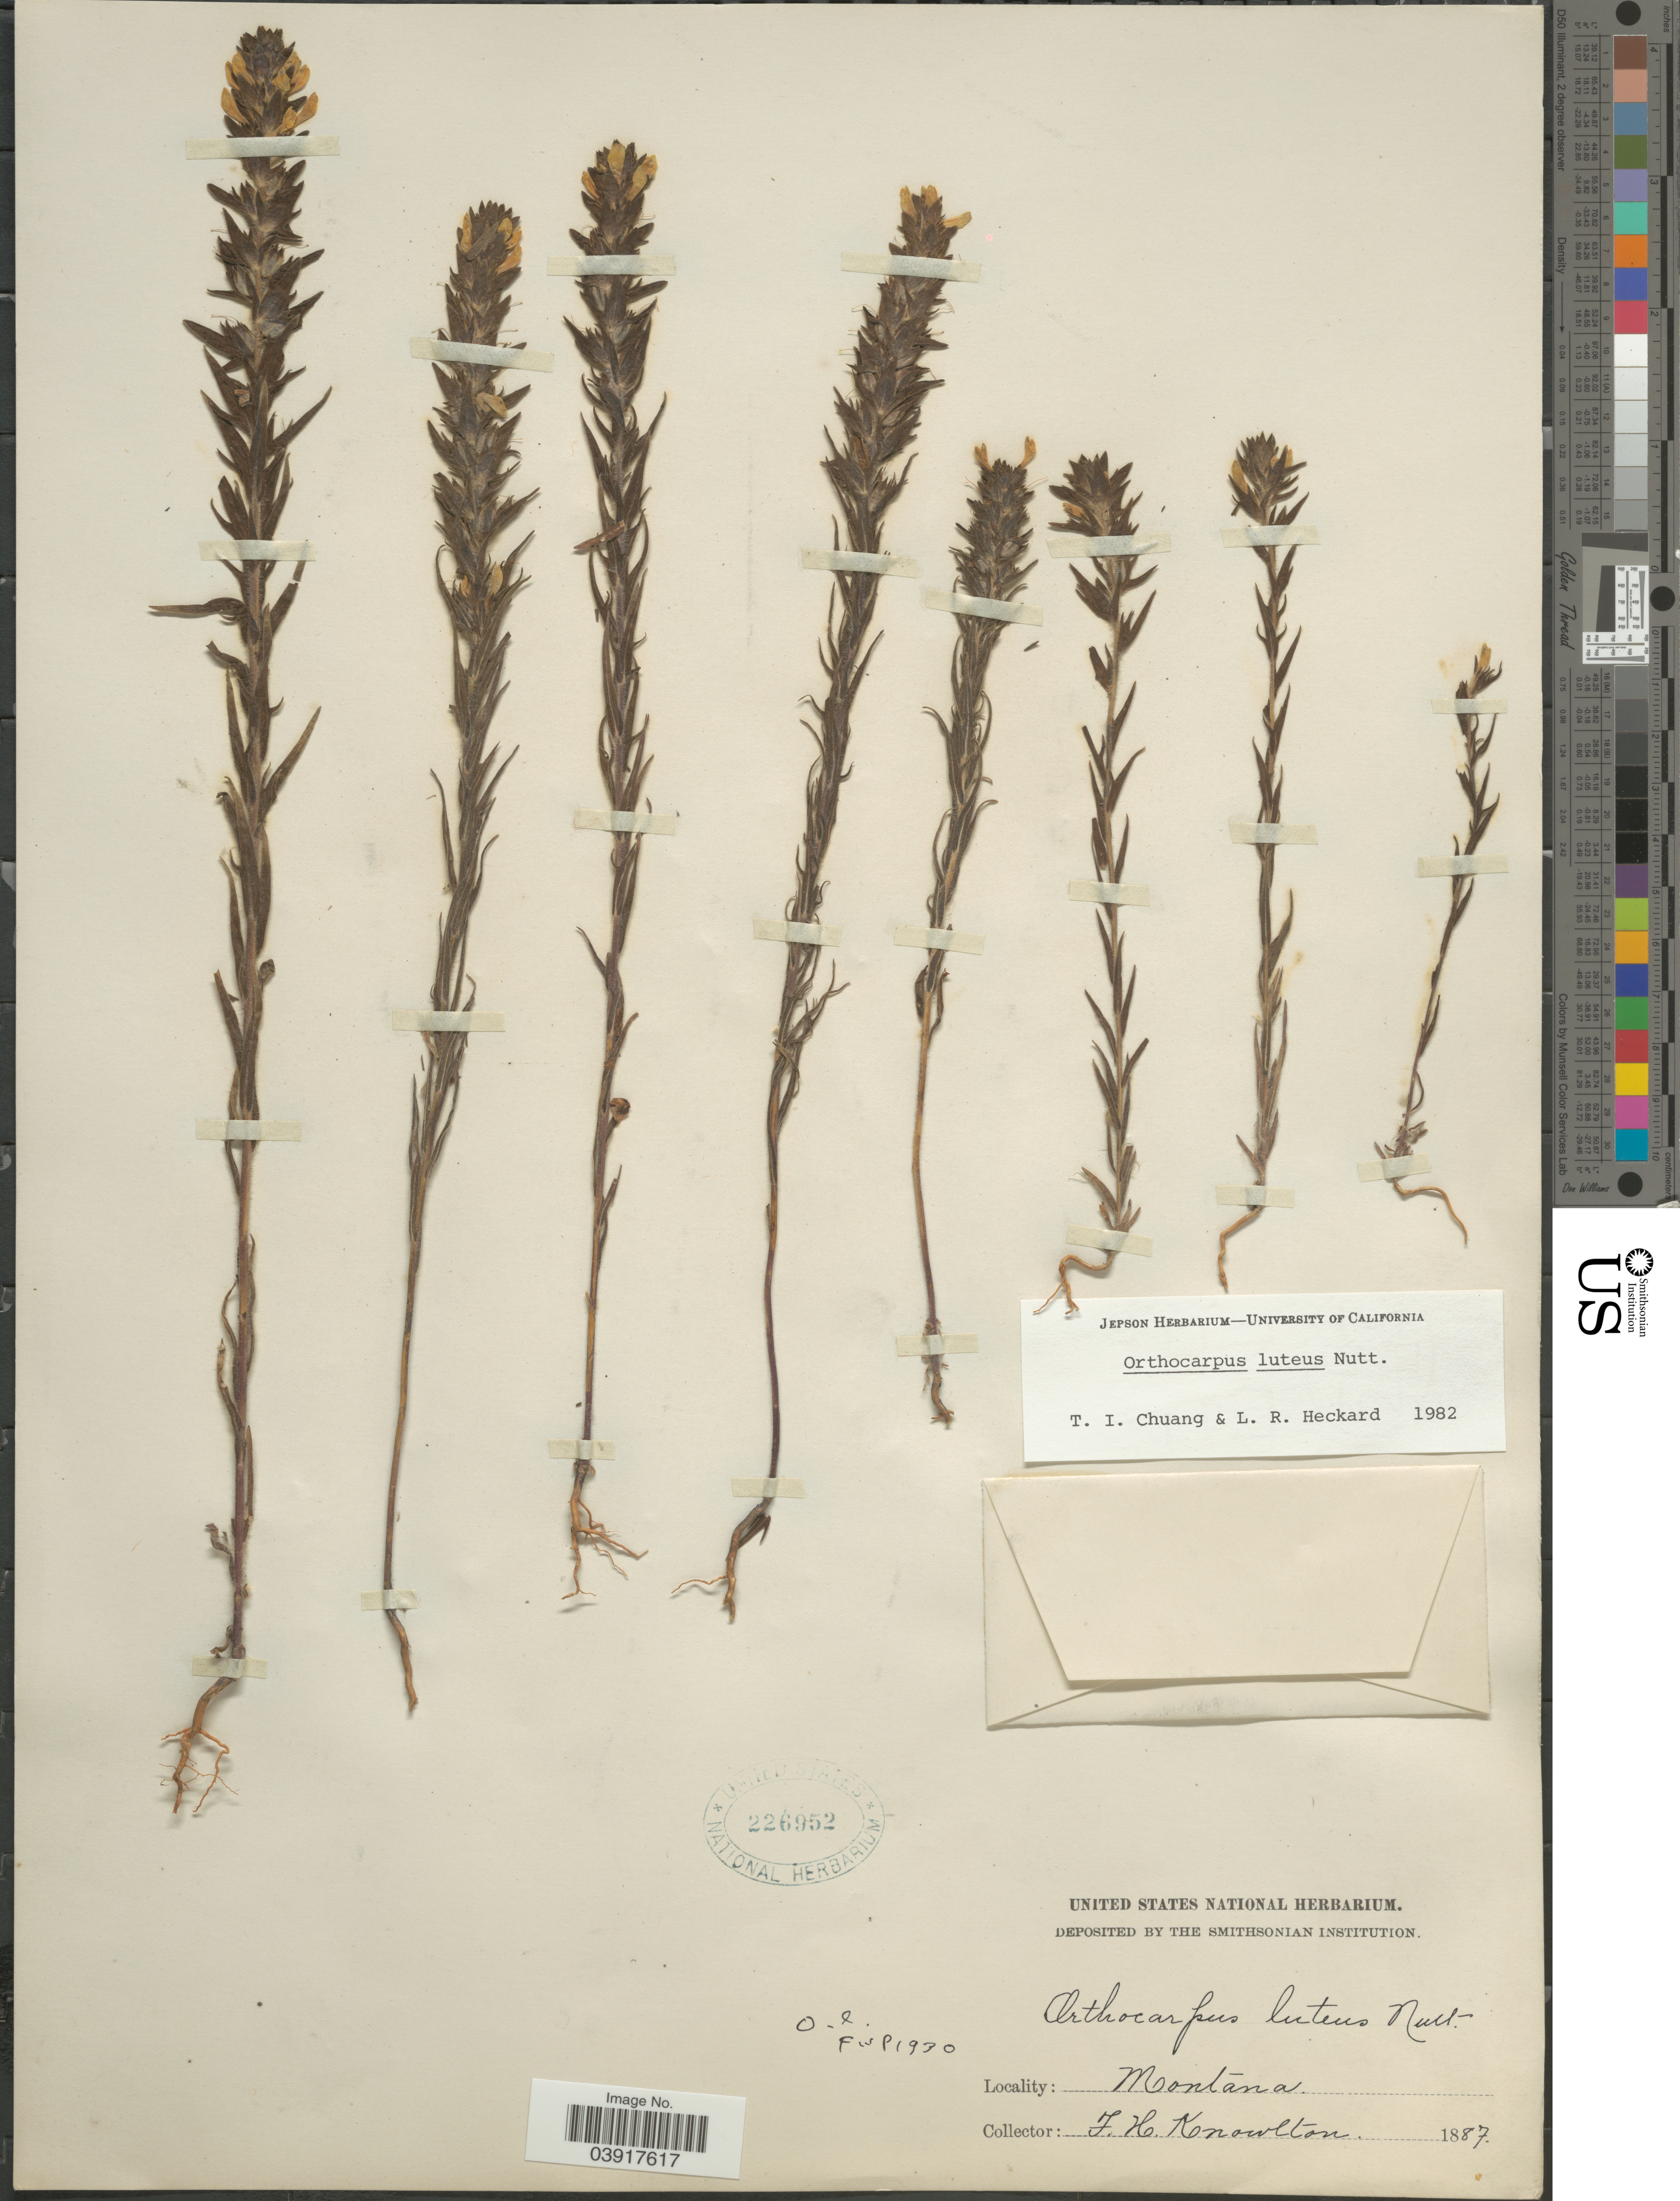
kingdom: Plantae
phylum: Tracheophyta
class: Magnoliopsida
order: Lamiales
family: Orobanchaceae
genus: Orthocarpus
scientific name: Orthocarpus luteus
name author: Nutt.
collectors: F. H. Knowlton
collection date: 1887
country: United States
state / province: Montana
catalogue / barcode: US 226952